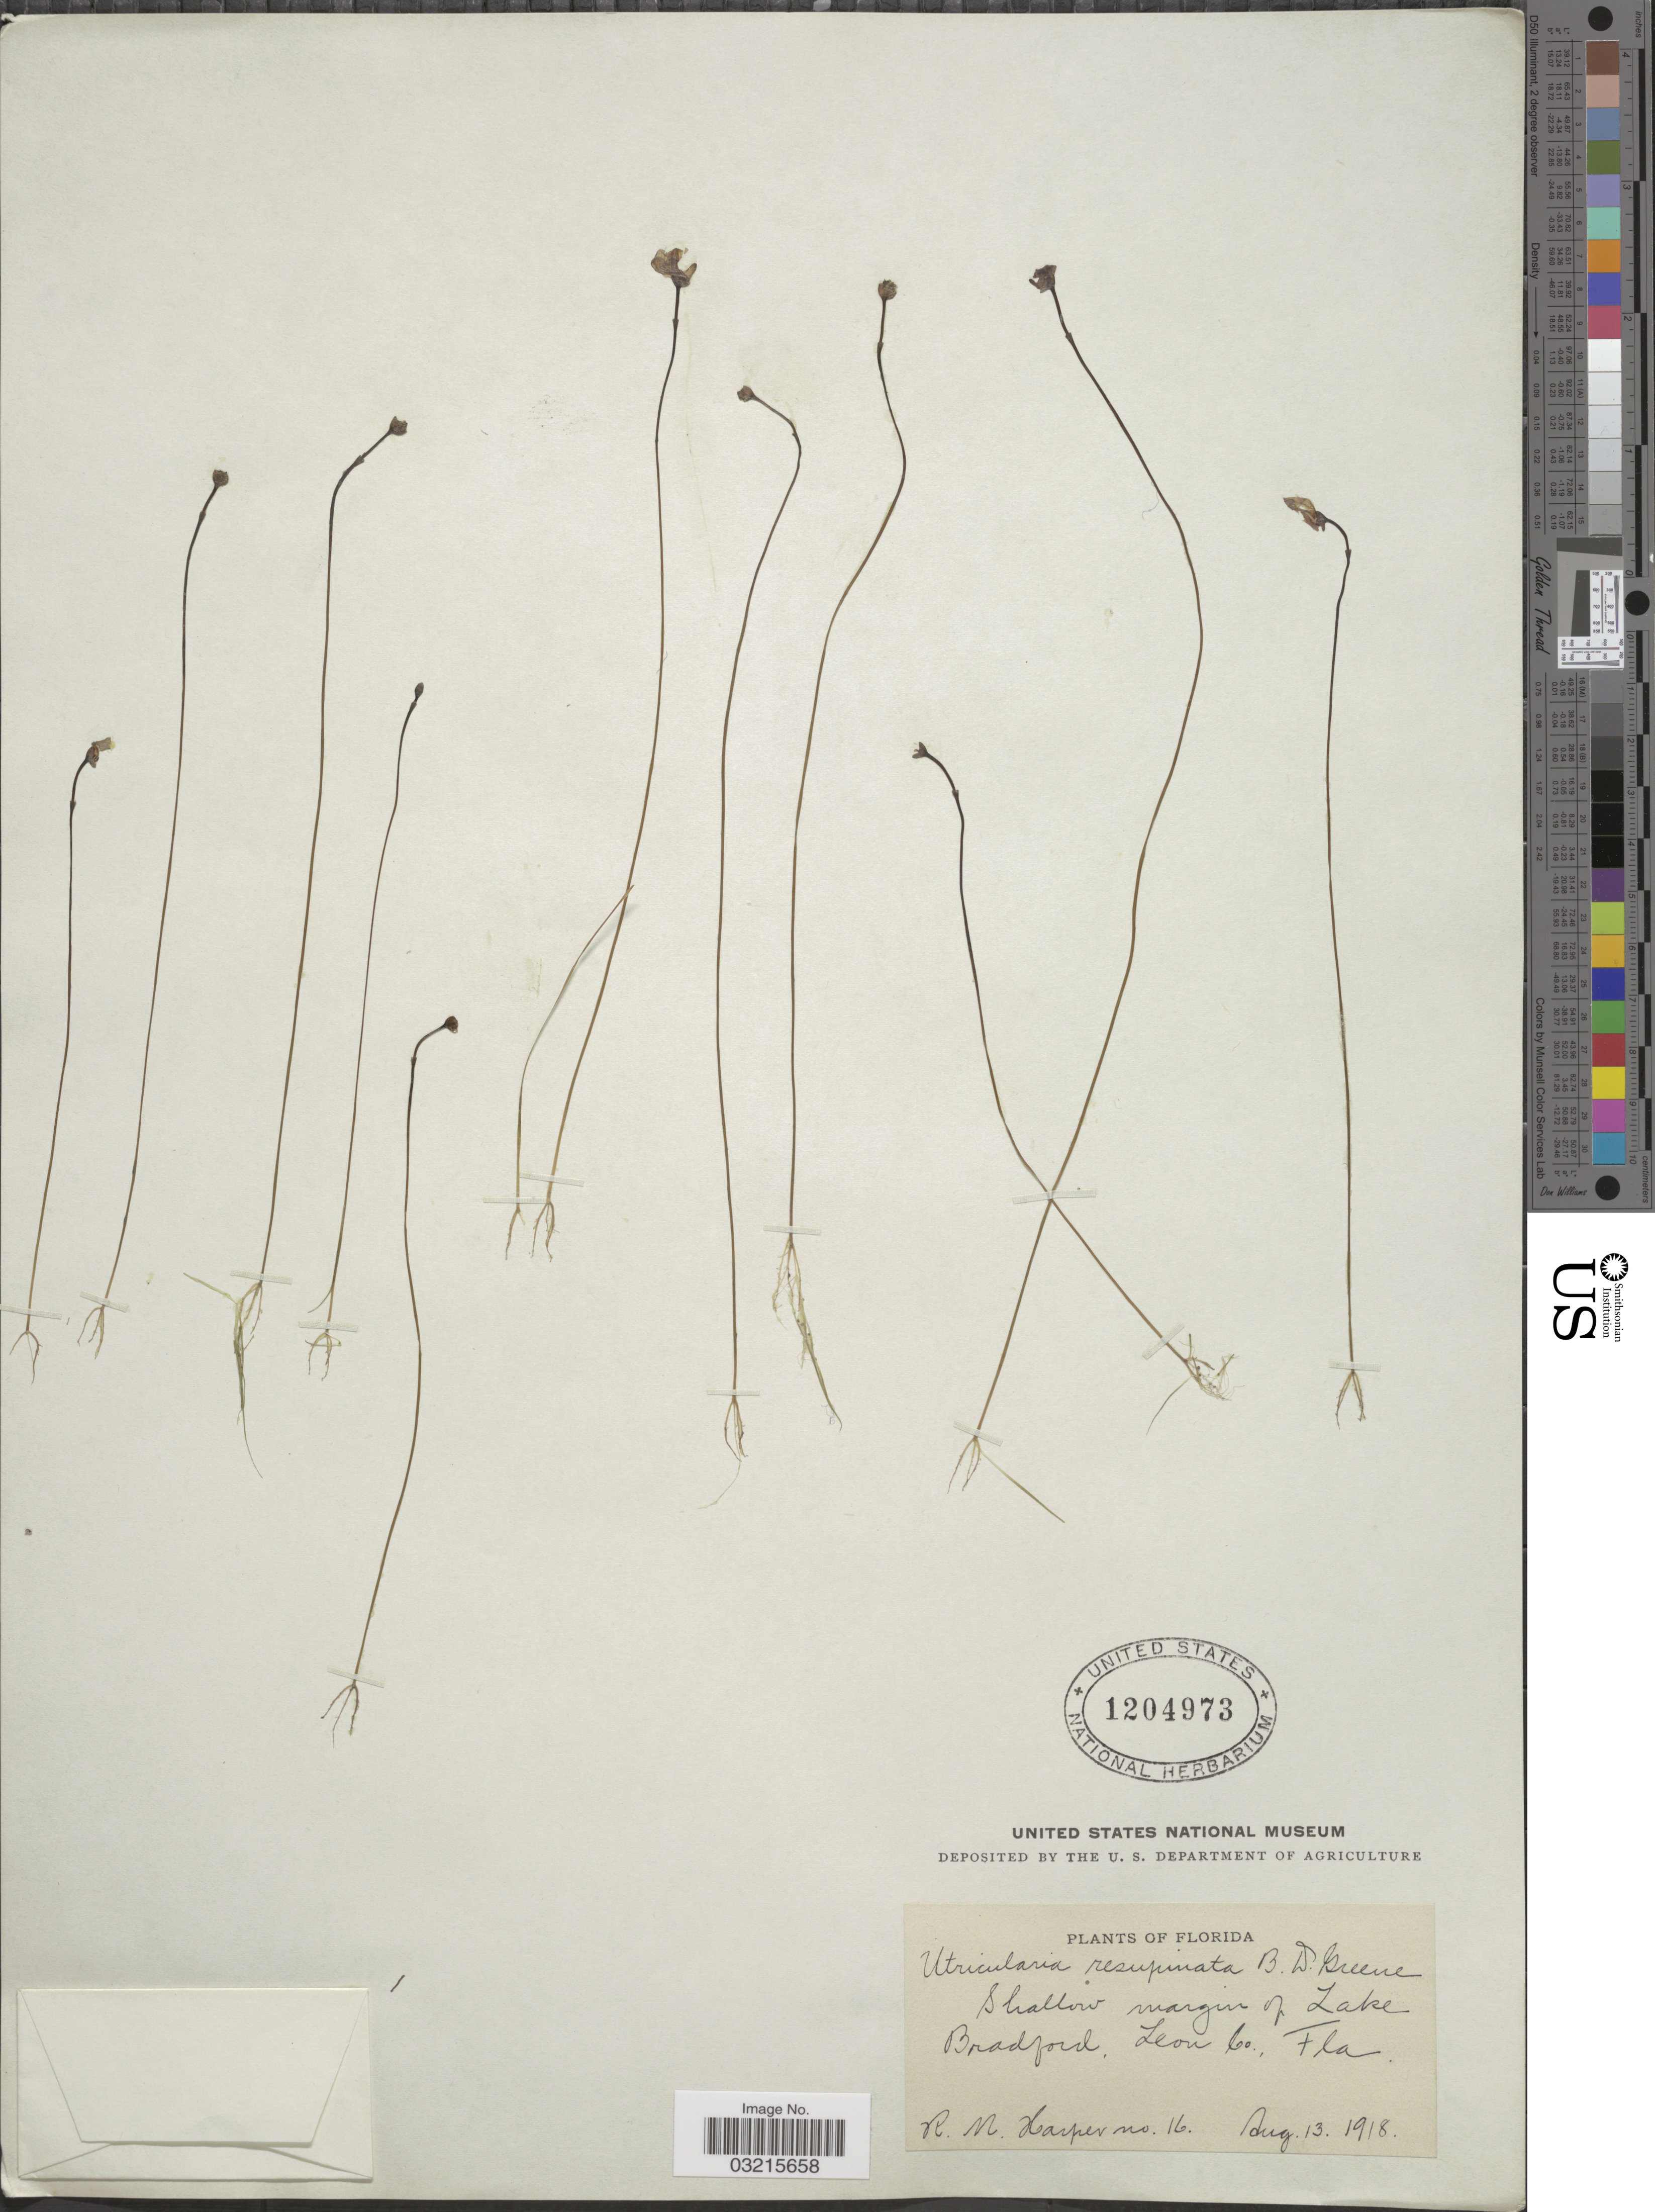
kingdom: Plantae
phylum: Tracheophyta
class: Magnoliopsida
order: Lamiales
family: Lentibulariaceae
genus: Utricularia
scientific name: Utricularia resupinata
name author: B.D. Greene ex Bigelow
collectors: R. Harper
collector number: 16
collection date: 1918-08-13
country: United States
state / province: Florida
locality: Shallow margin of Lake Bradford, Leon Co.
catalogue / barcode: US 1204973